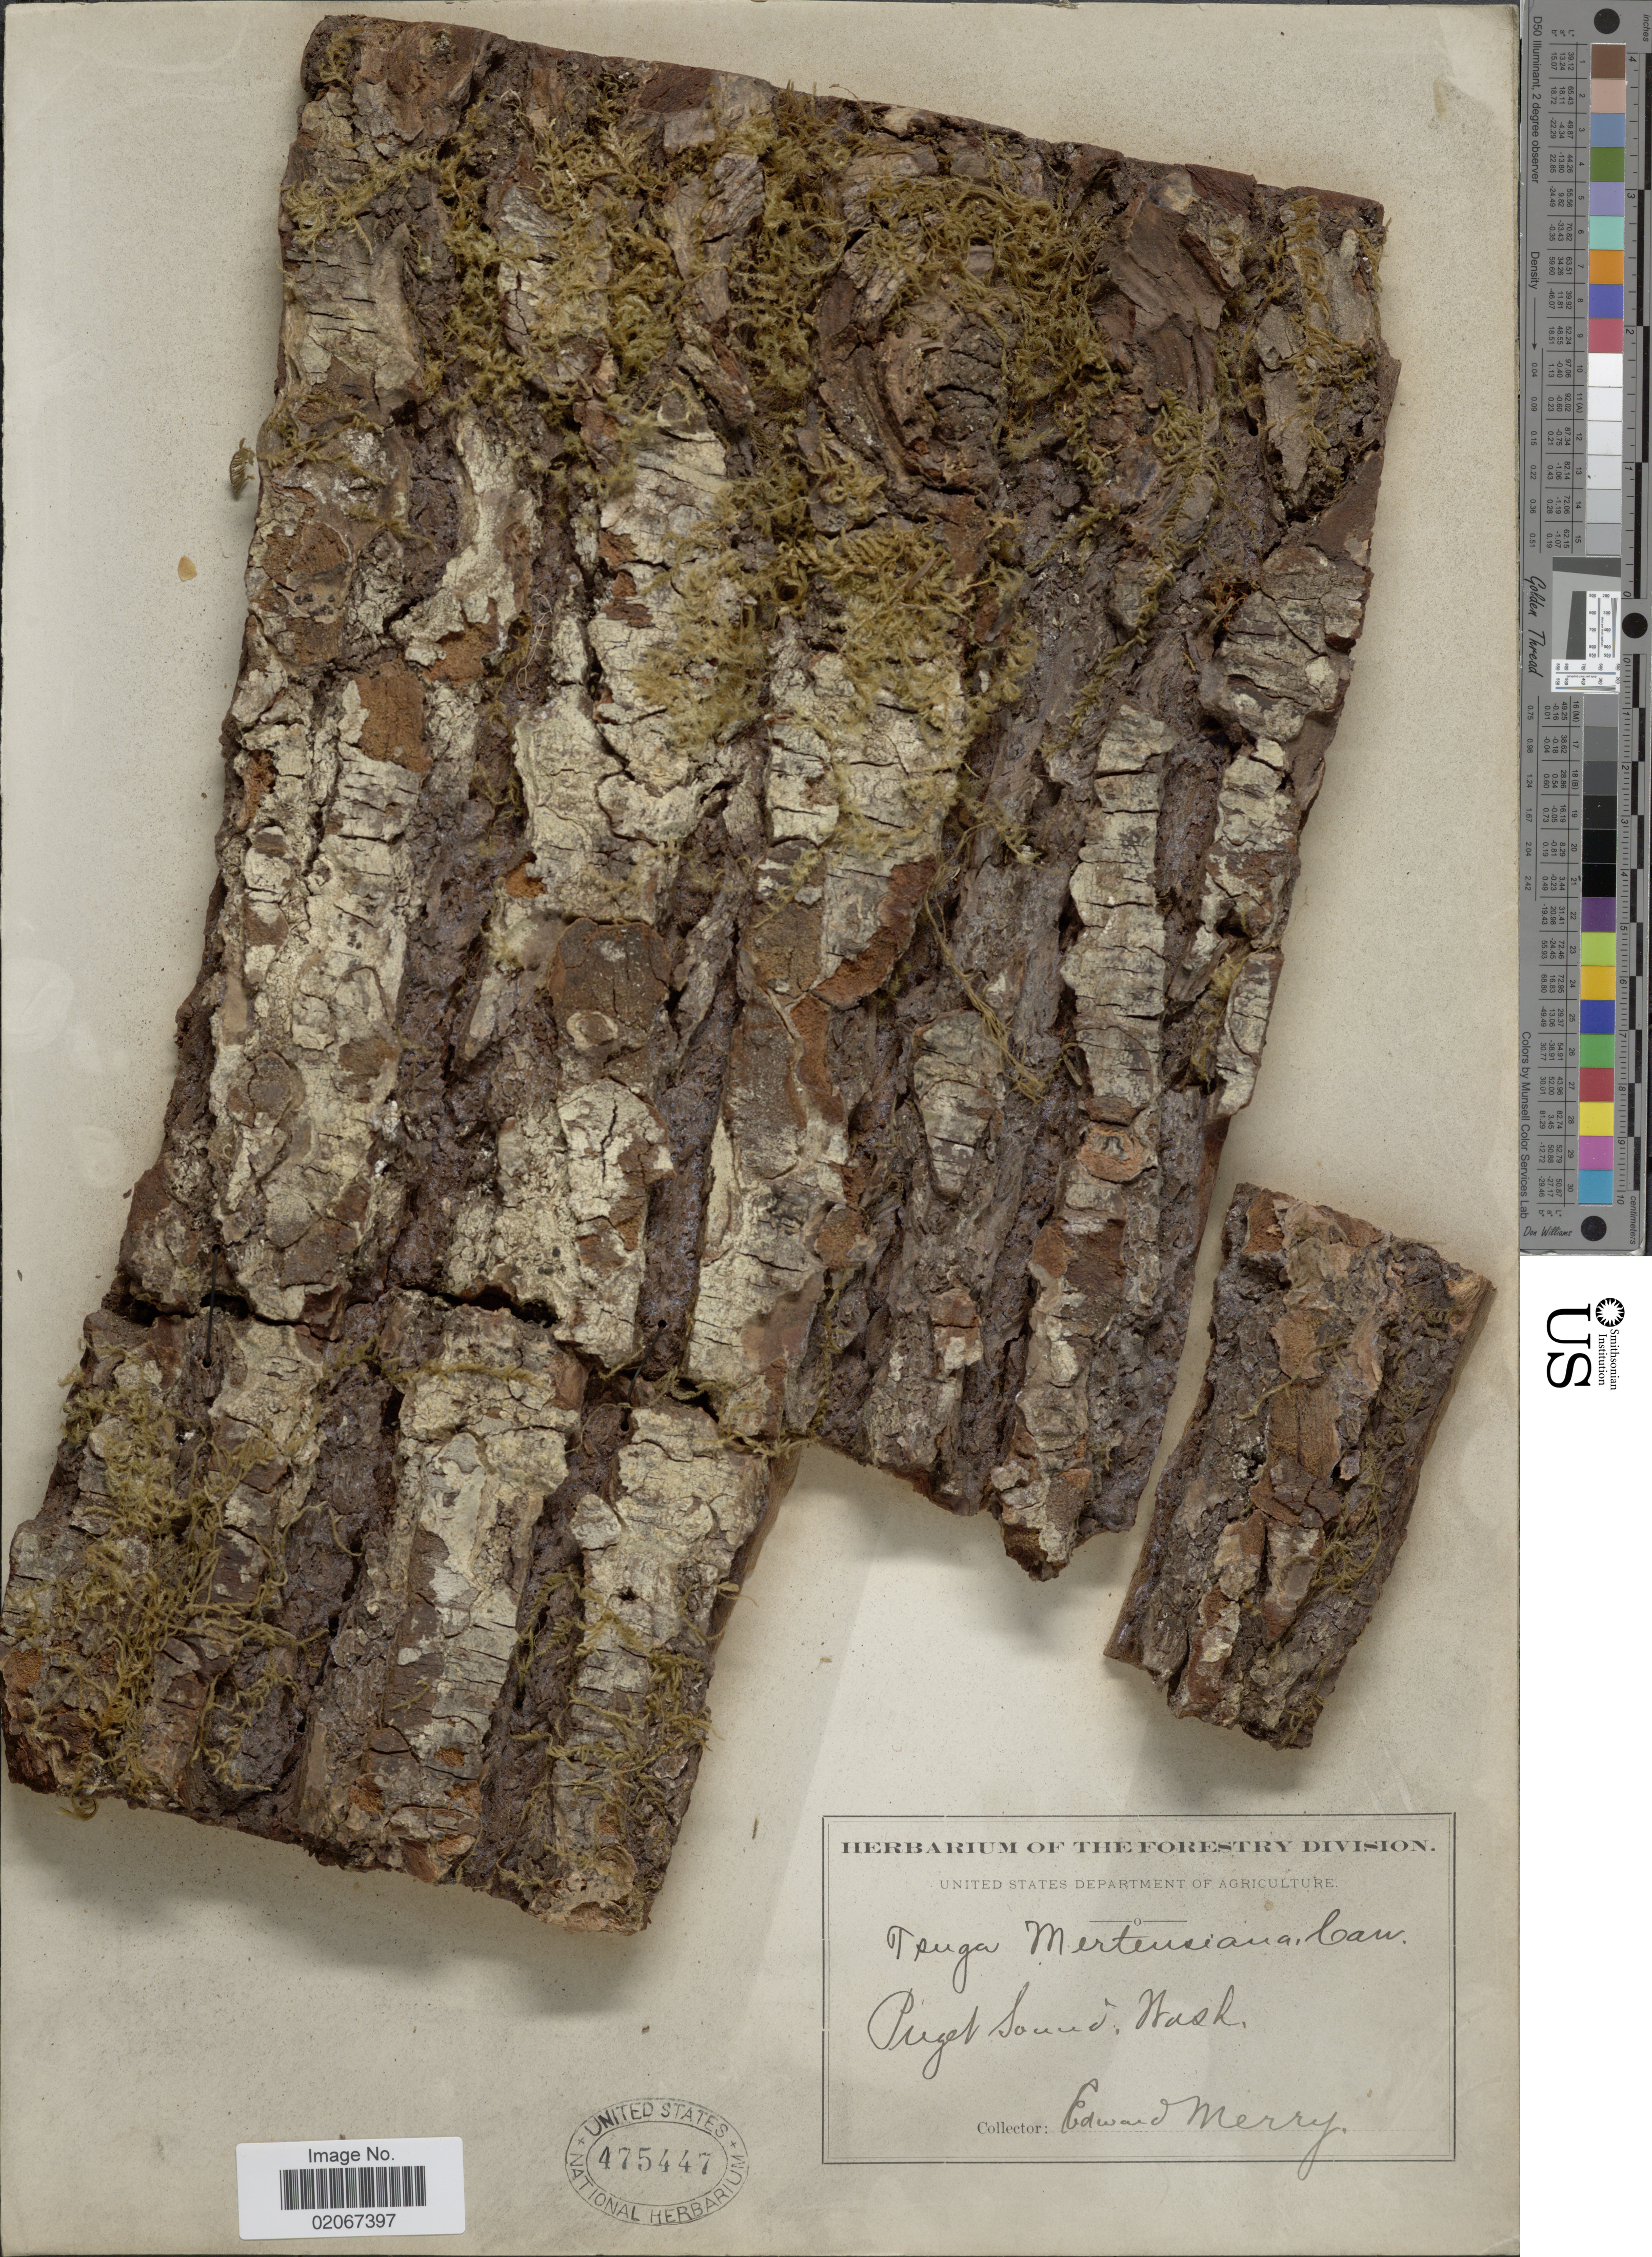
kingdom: Plantae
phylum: Tracheophyta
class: Pinopsida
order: Pinales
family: Pinaceae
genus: Tsuga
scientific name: Tsuga mertensiana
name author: (Bong.) Carrière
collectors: E. Merry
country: United States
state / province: Washington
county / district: King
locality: Puget Sound,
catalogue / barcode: US 475447